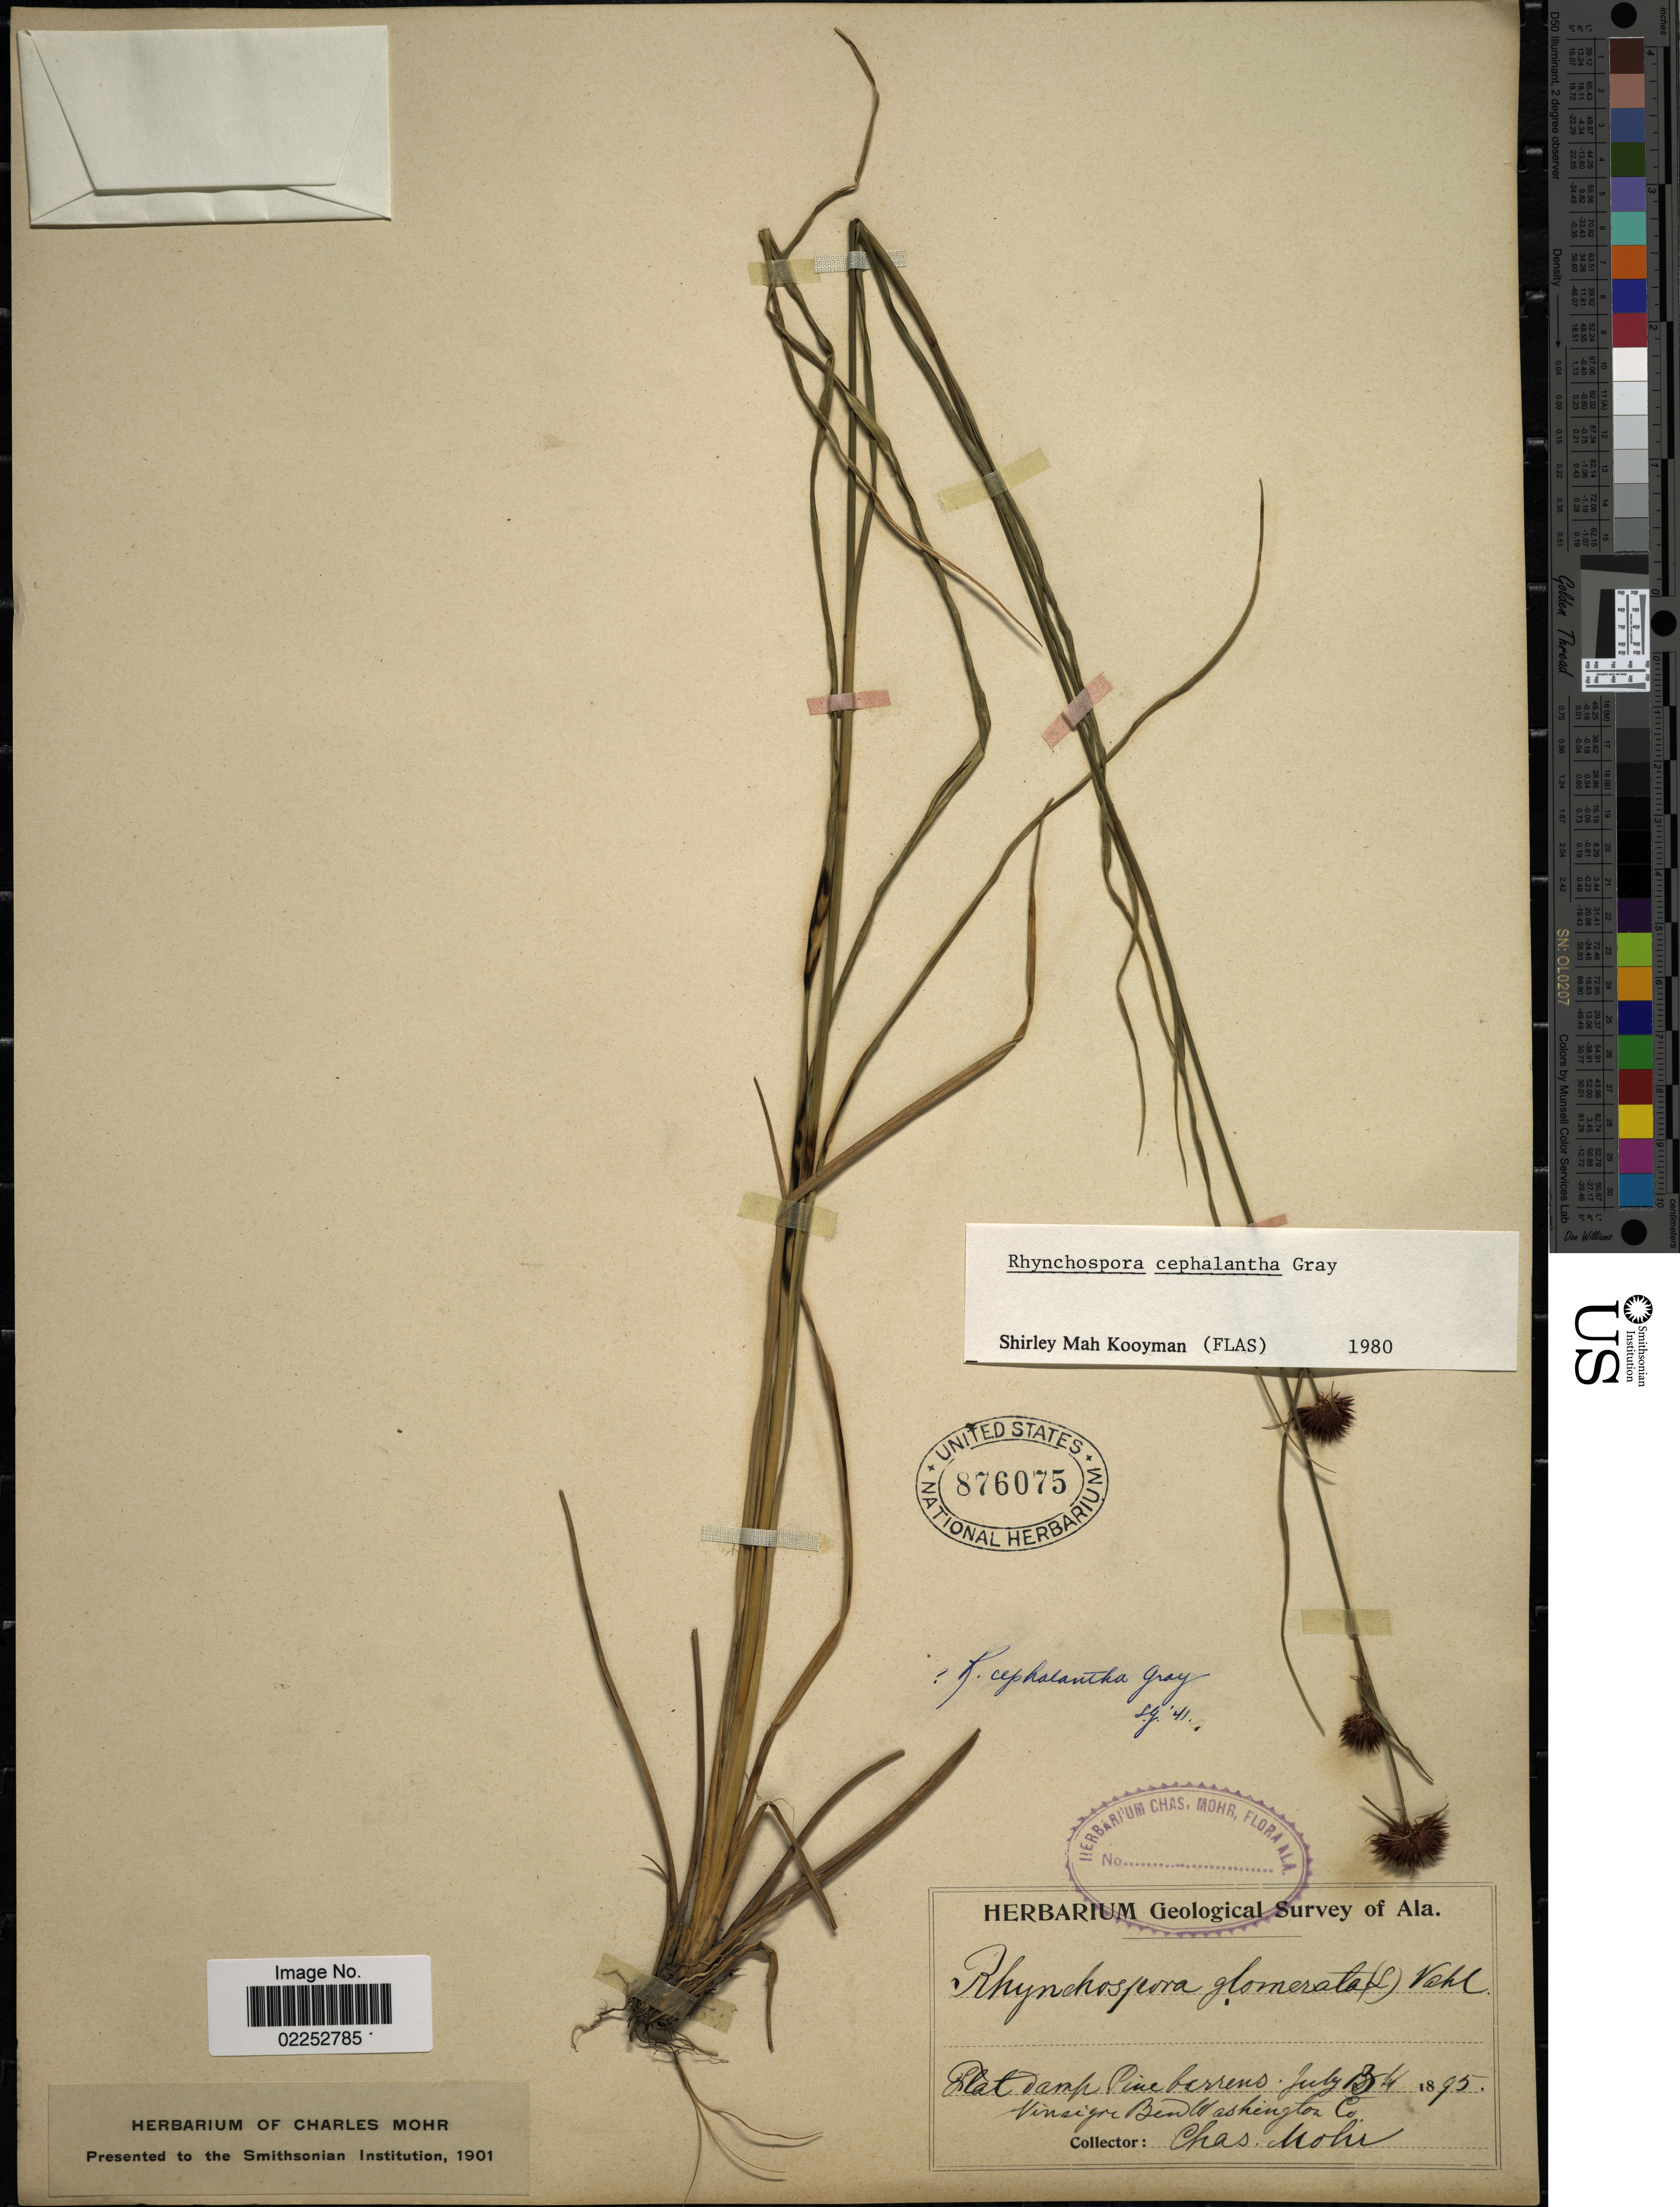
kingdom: Plantae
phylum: Tracheophyta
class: Liliopsida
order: Poales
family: Cyperaceae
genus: Rhynchospora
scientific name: Rhynchospora cephalantha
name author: A. Gray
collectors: Mohr, C. T. (herbarium)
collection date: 1895-07-13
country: United States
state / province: Alabama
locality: Vinegar Bend, Washington Co.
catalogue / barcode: US 876075